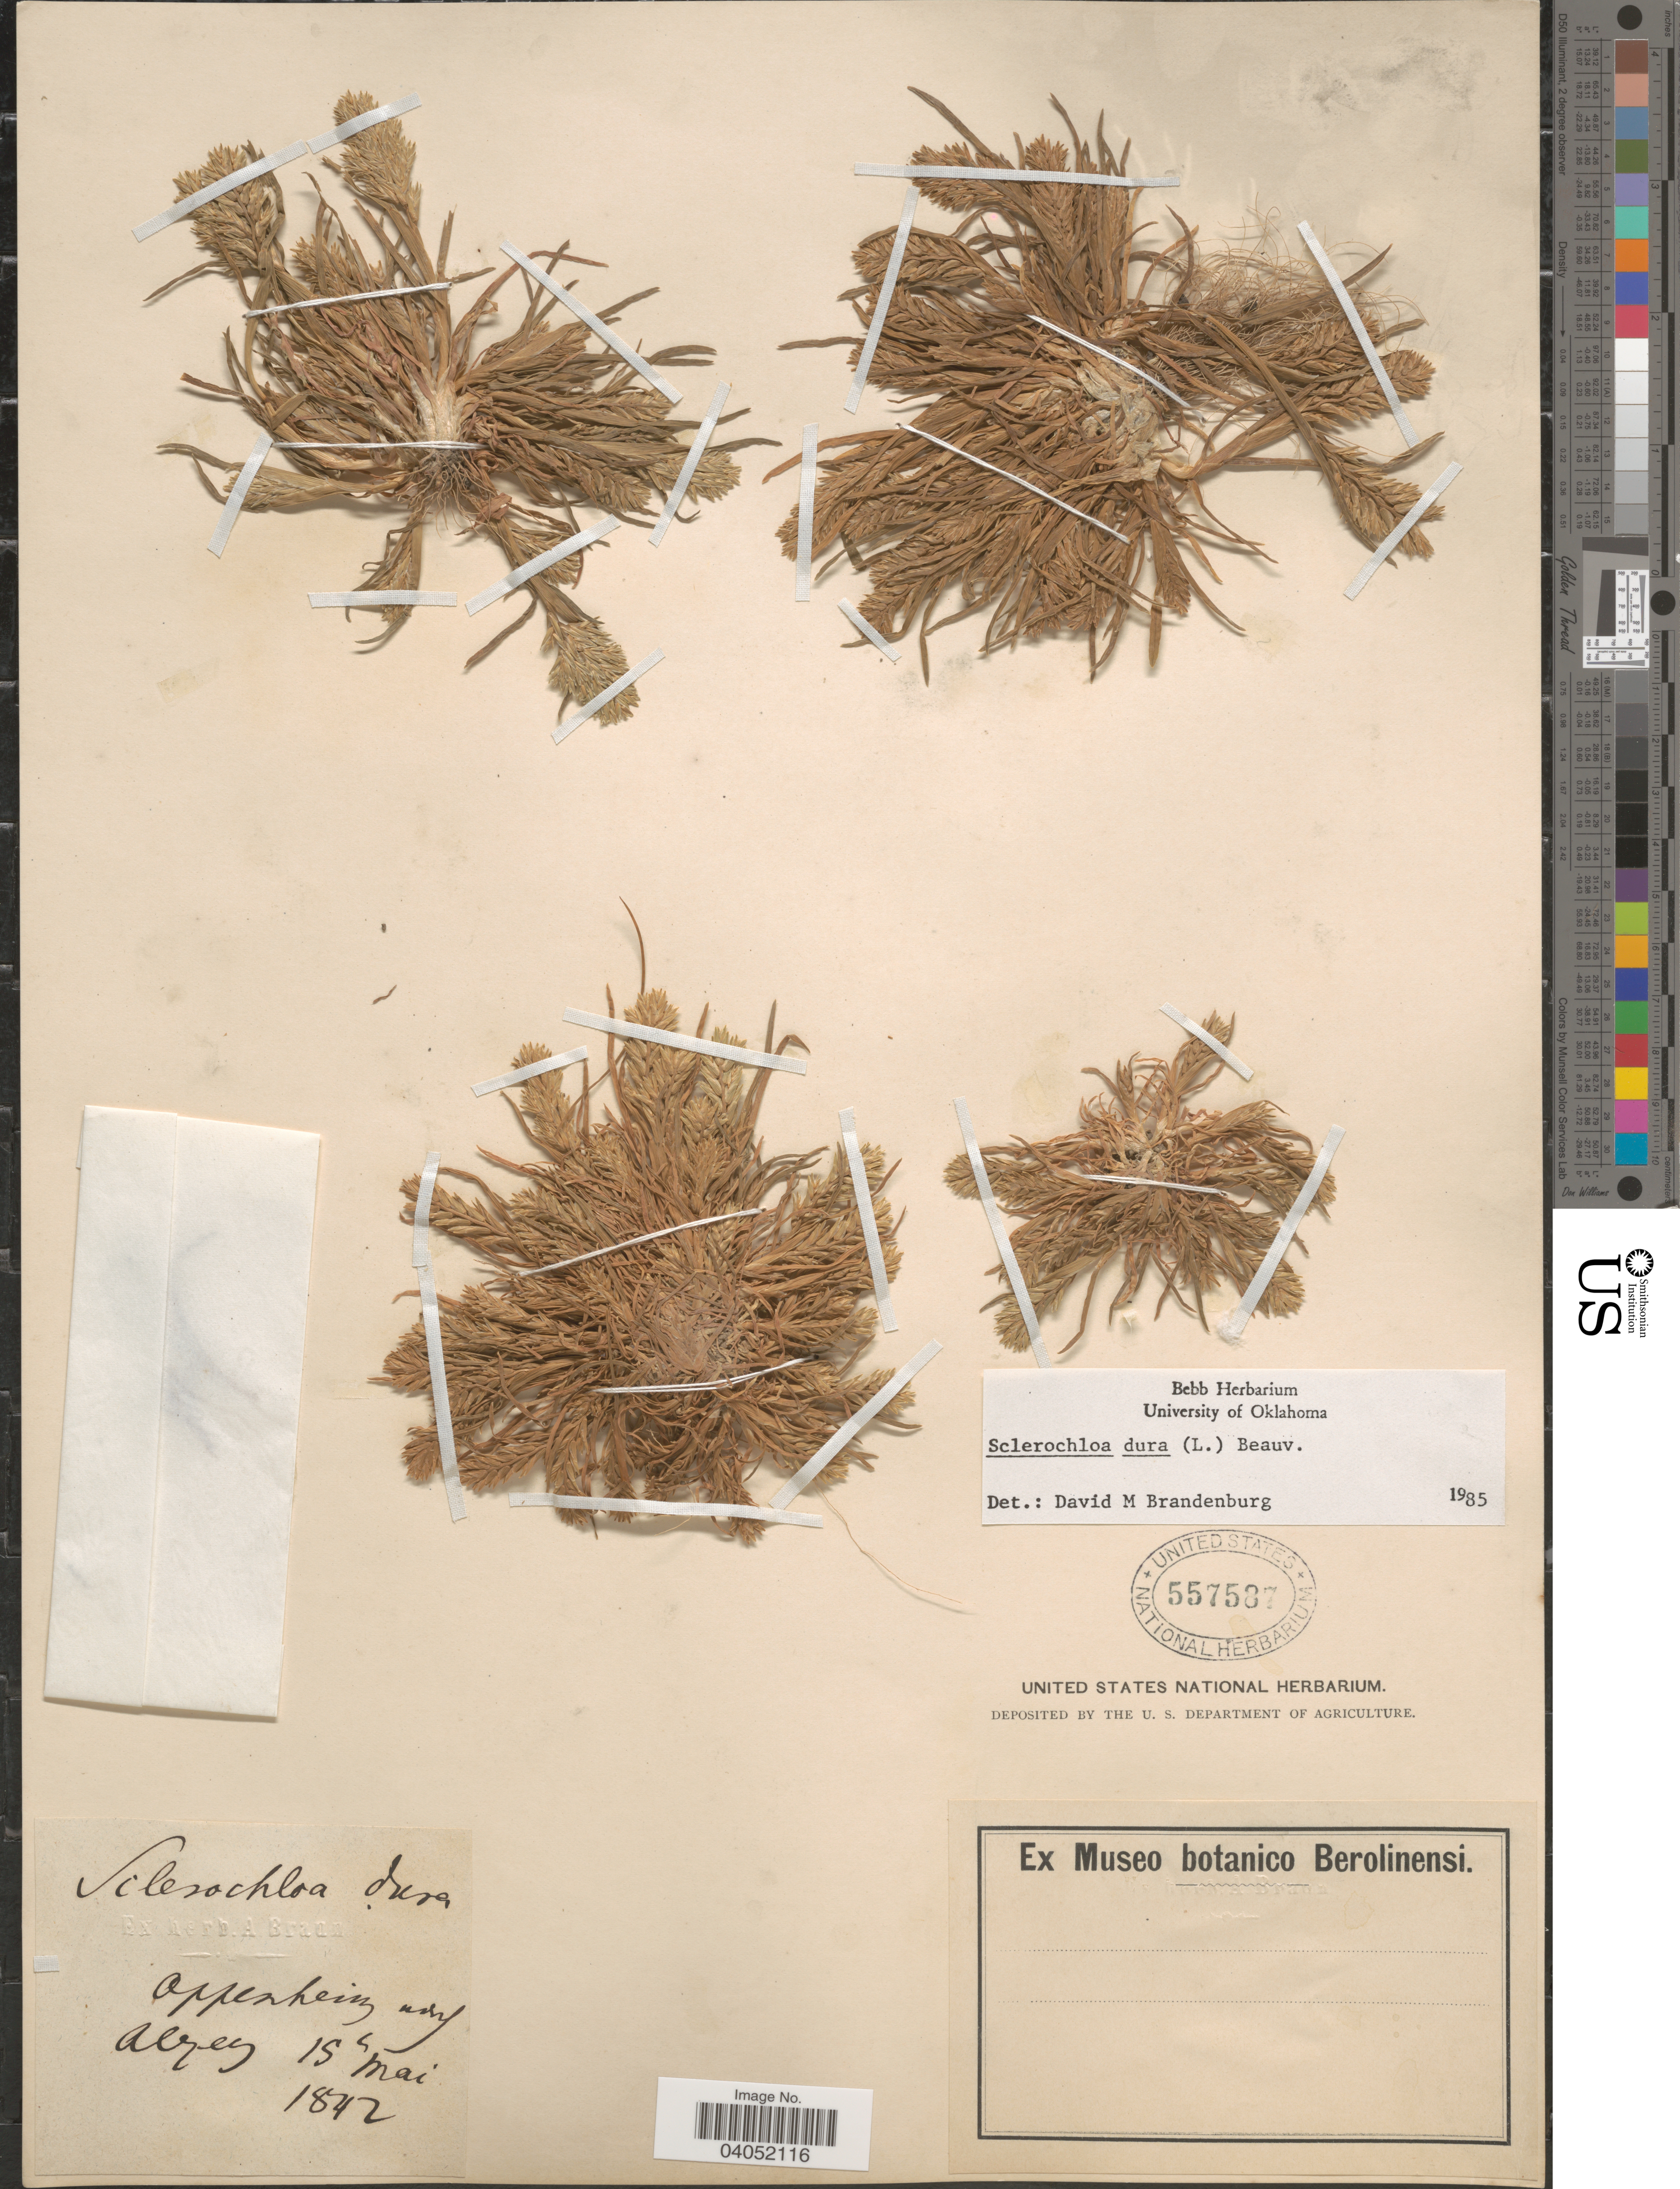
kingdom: Plantae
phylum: Tracheophyta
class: Liliopsida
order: Poales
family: Poaceae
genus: Sclerochloa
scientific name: Sclerochloa dura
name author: (L.) P. Beauv.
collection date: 1842-05-15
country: Germany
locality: Oppenheim auf Alzey.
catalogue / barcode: US 557587